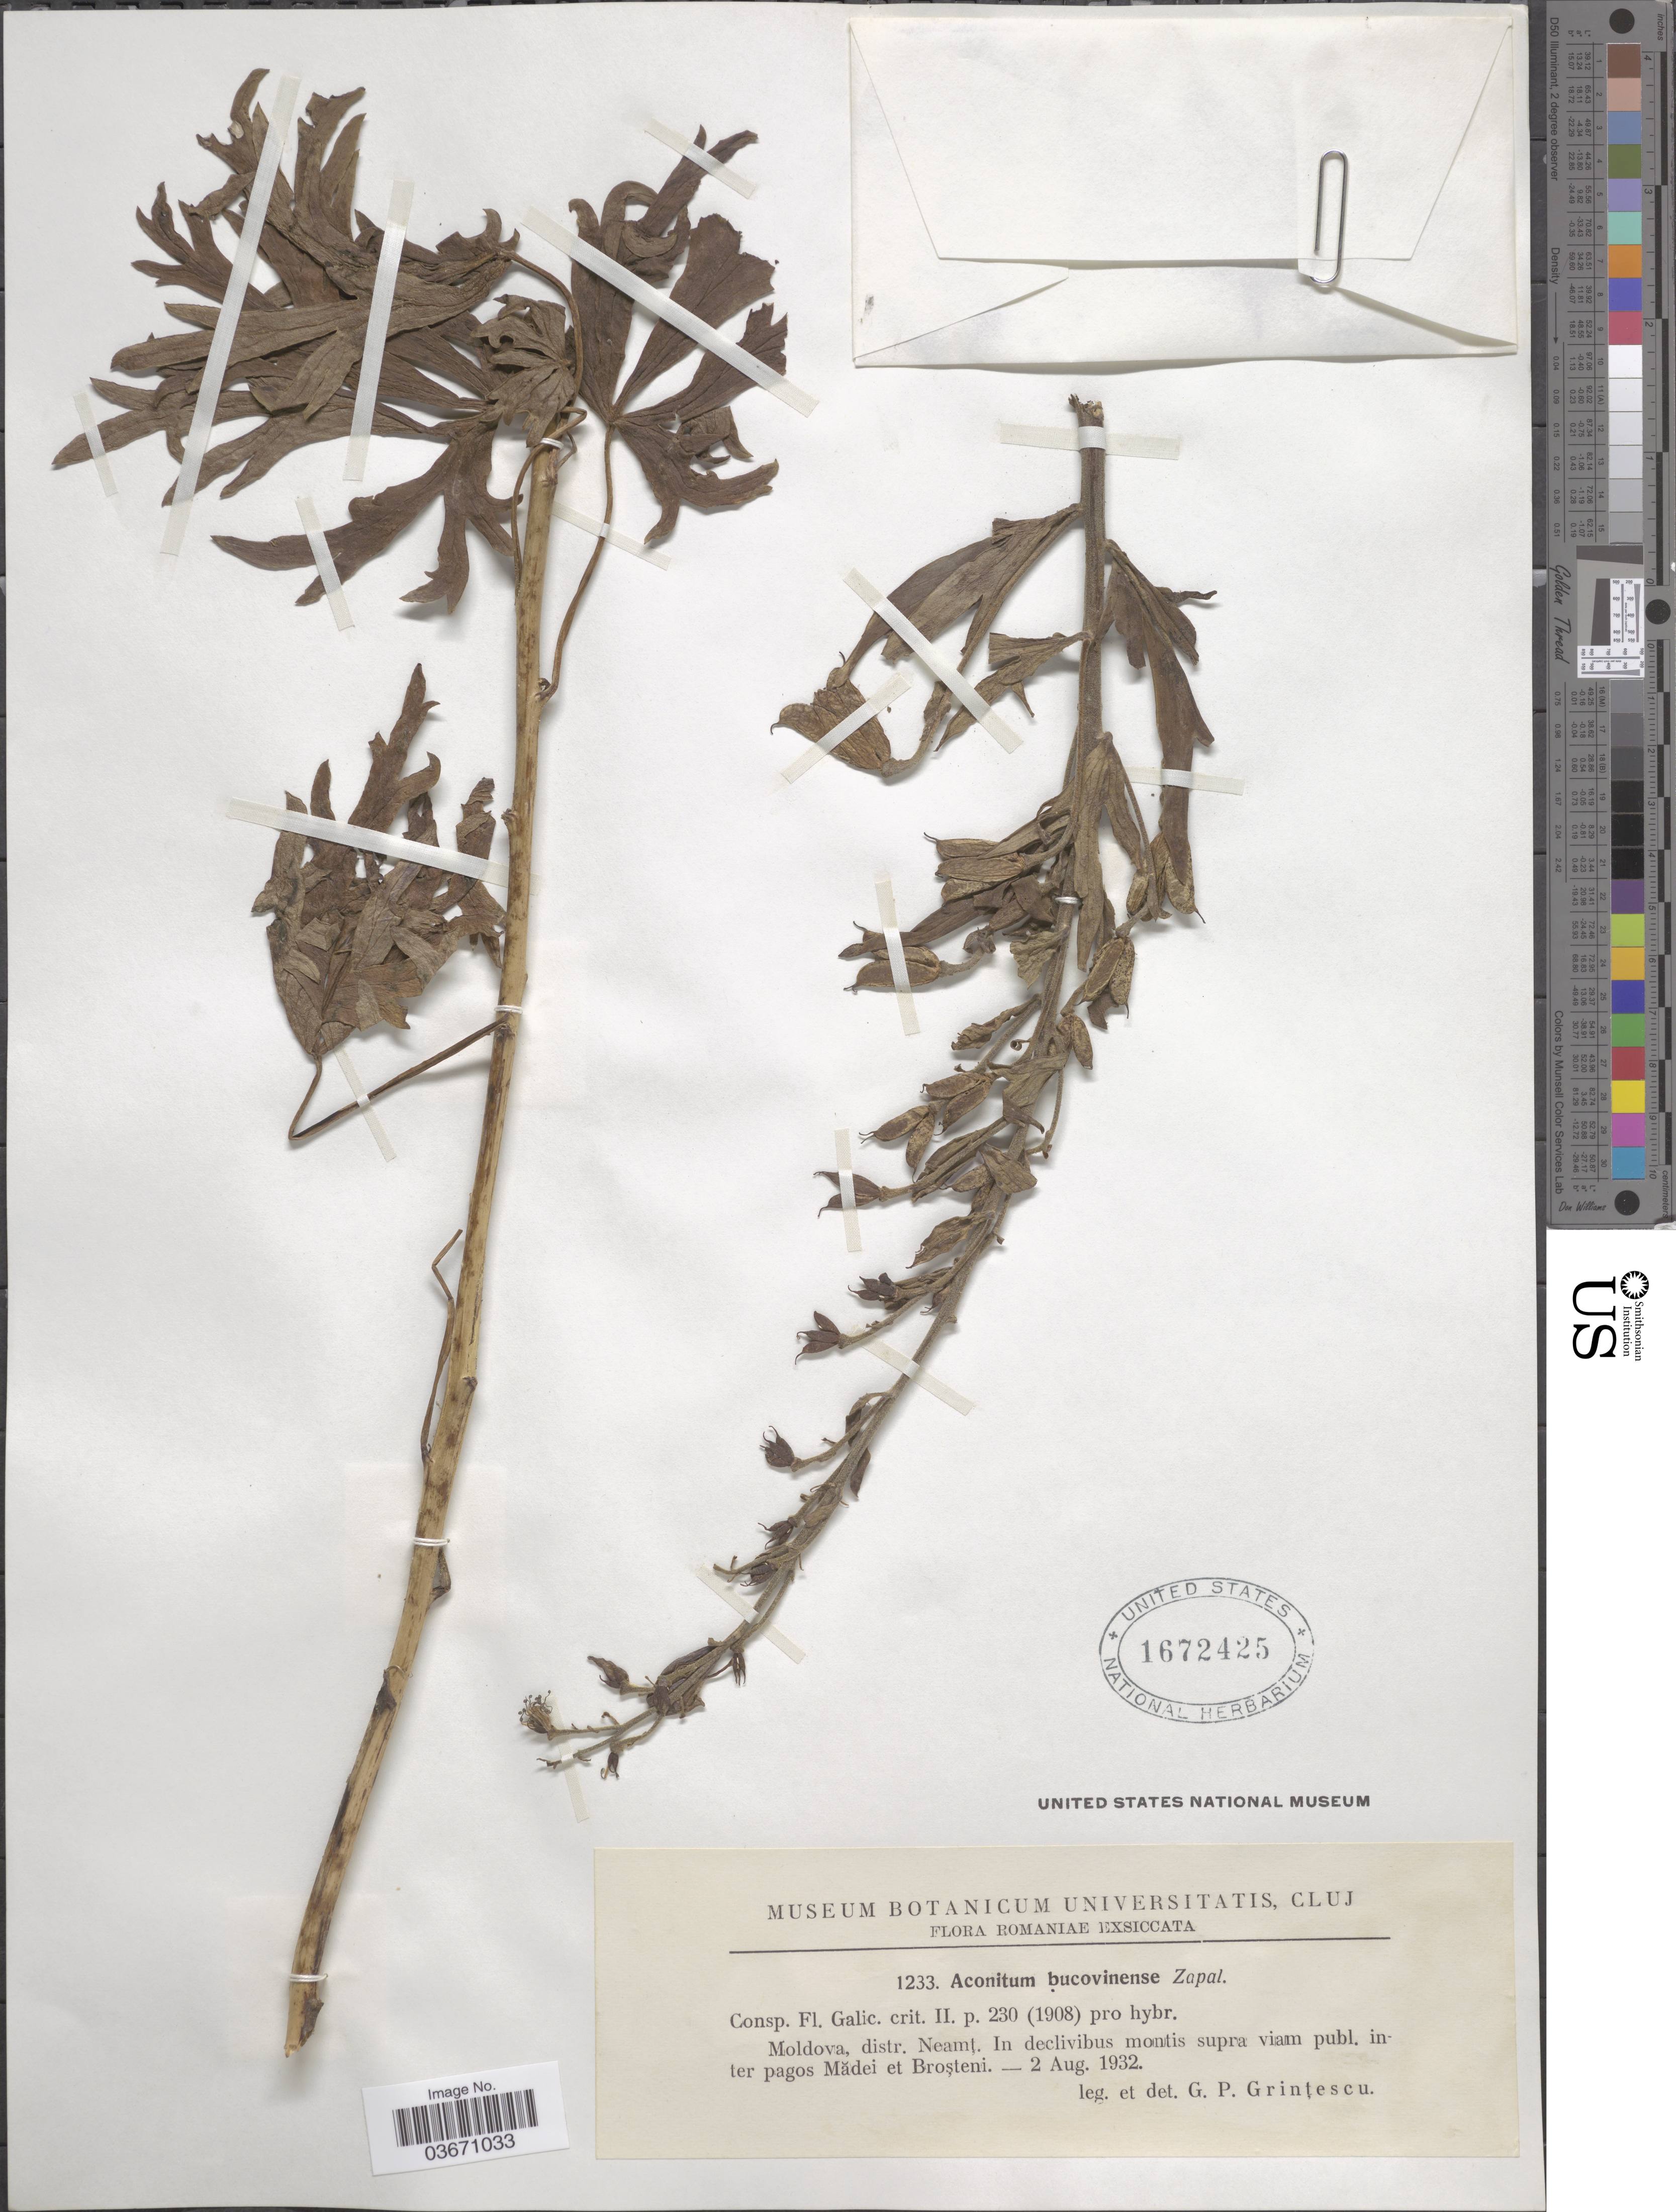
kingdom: Plantae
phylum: Tracheophyta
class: Magnoliopsida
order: Ranunculales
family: Ranunculaceae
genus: Aconitum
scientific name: Aconitum bucovinense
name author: Zapal.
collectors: G. Grintescu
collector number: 1233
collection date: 1932-08-02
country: Romania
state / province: Neamt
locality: Moldova, distr. Neamţ. In declivibus montis supra viam publ. inter pagos Mădei et Broşteni.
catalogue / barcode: US 1672425